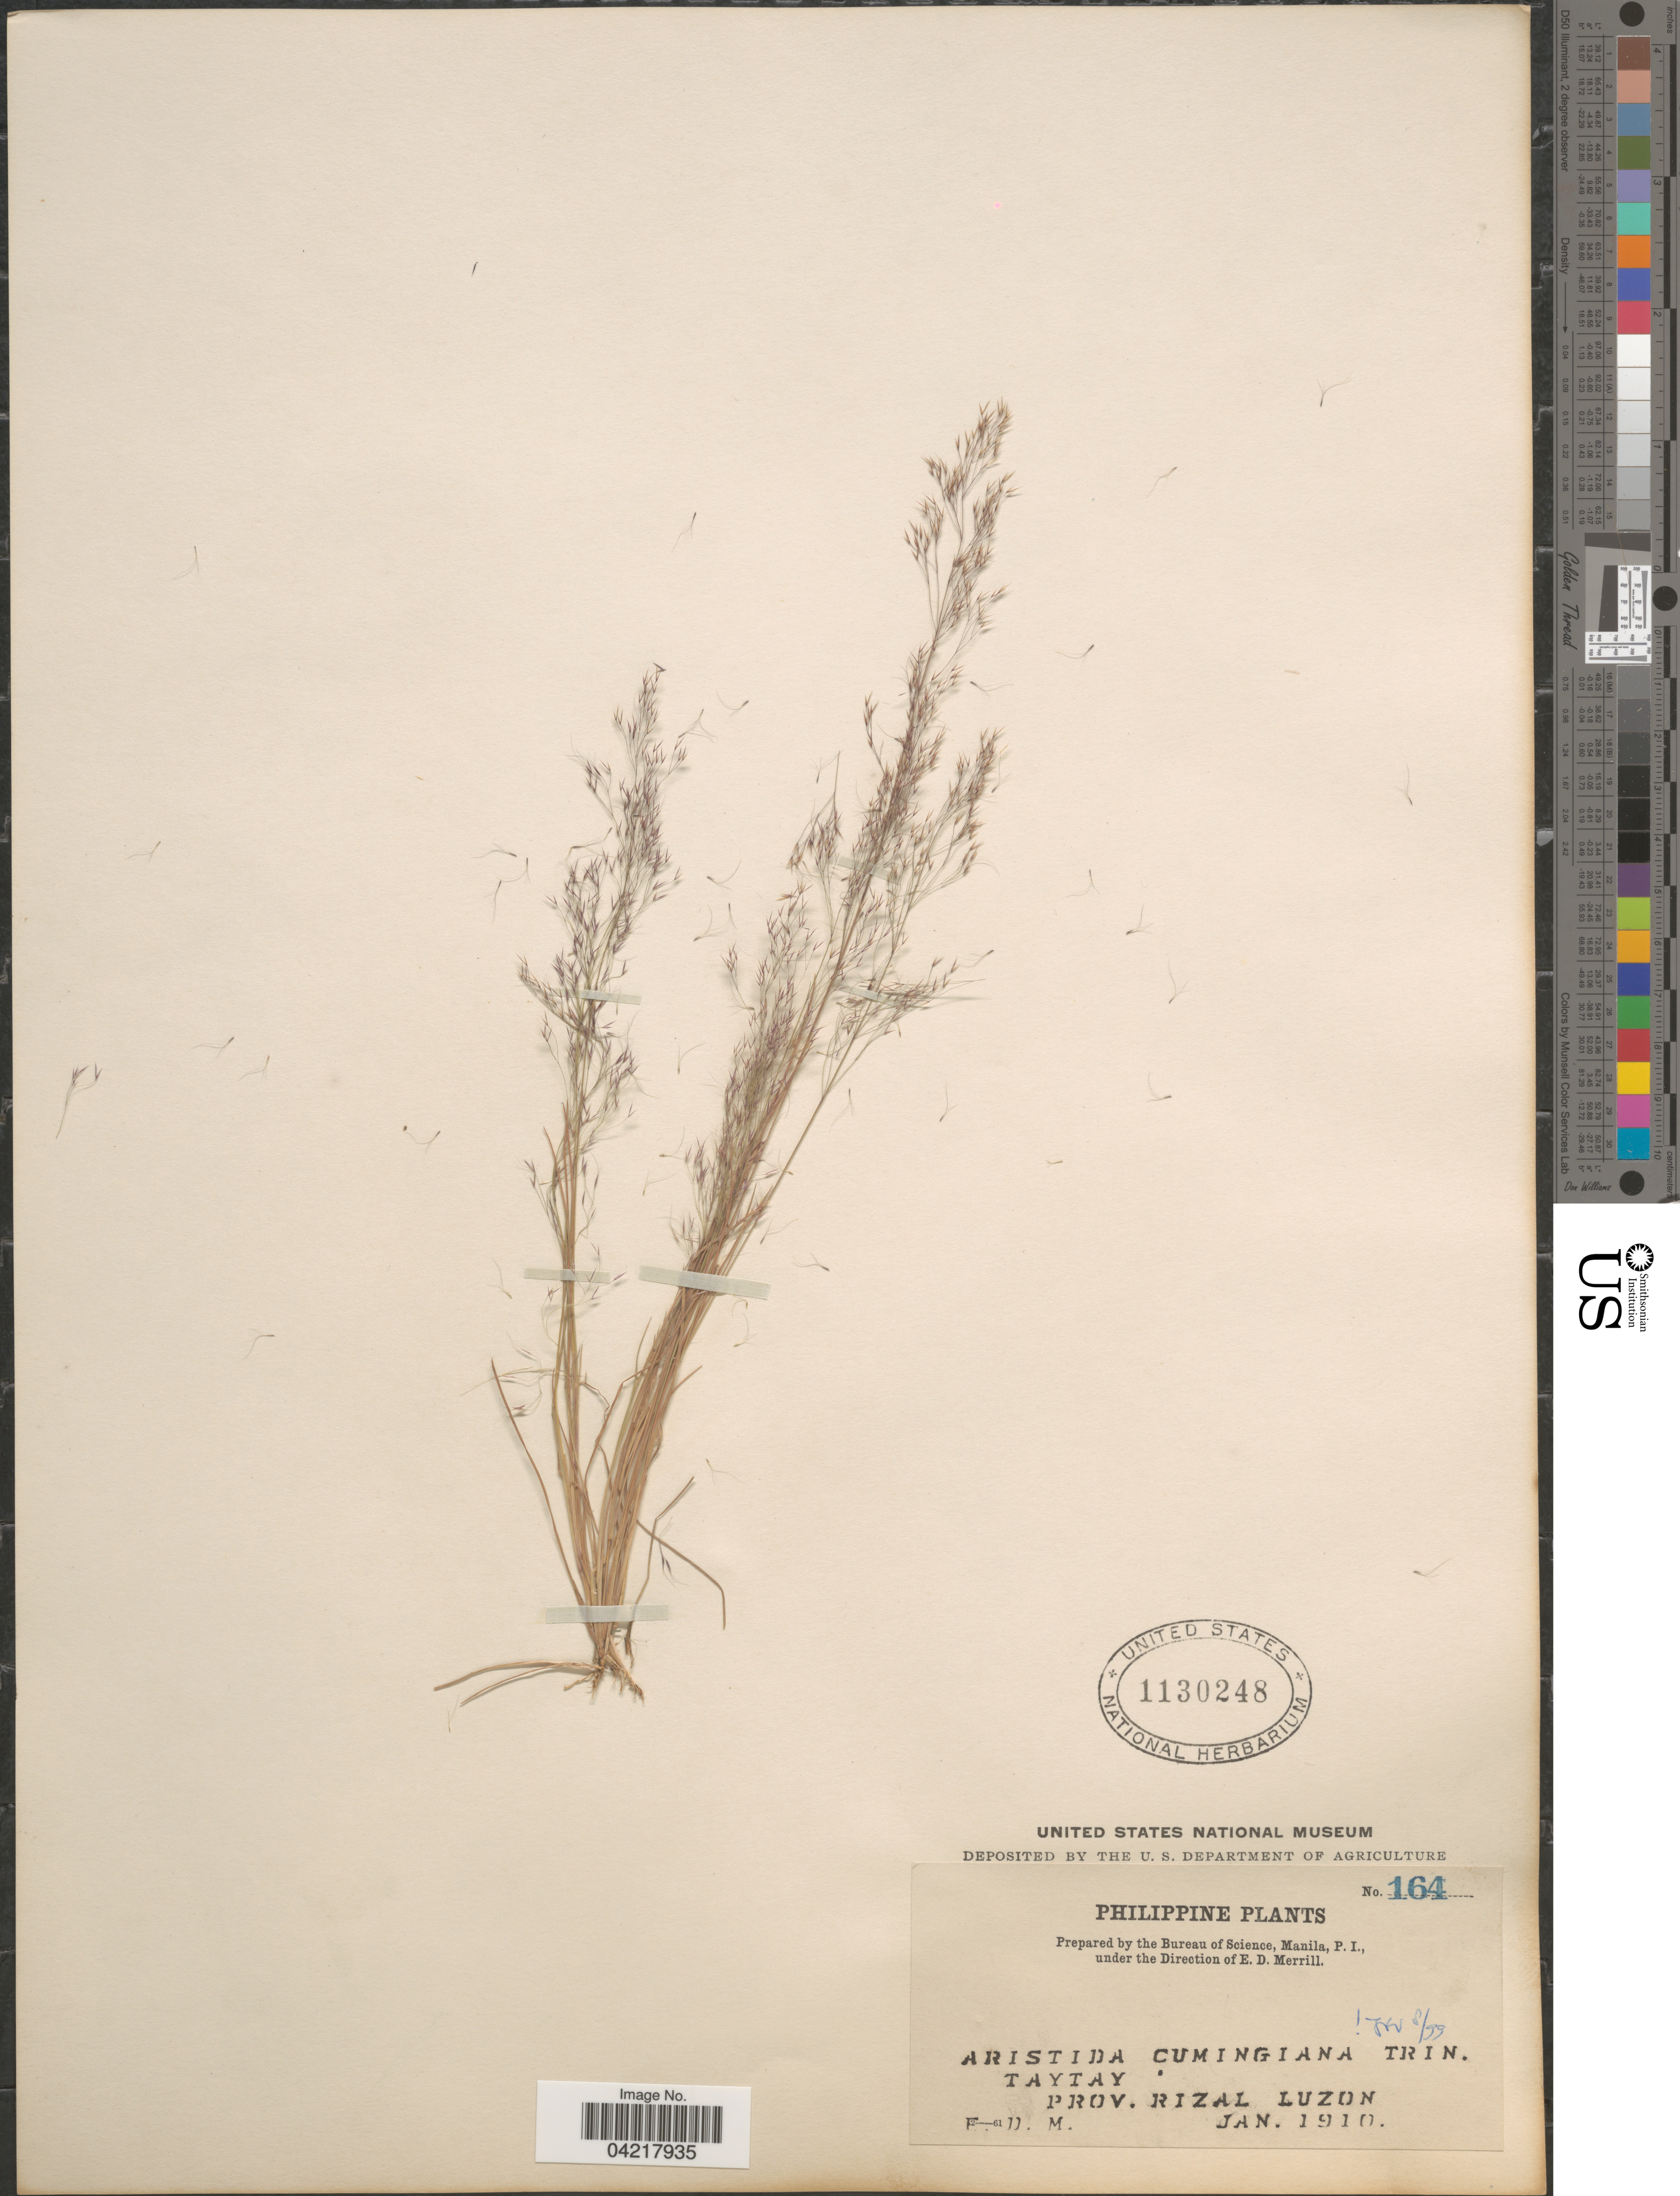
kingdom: Plantae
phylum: Tracheophyta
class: Liliopsida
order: Poales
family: Poaceae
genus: Aristida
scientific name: Aristida cumingiana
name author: Trin. & Rupr.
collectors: E. D. Merrill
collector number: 164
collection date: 1910-01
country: Philippines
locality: Taytay. Prov. Rizal Luzon.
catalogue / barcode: US 1130248